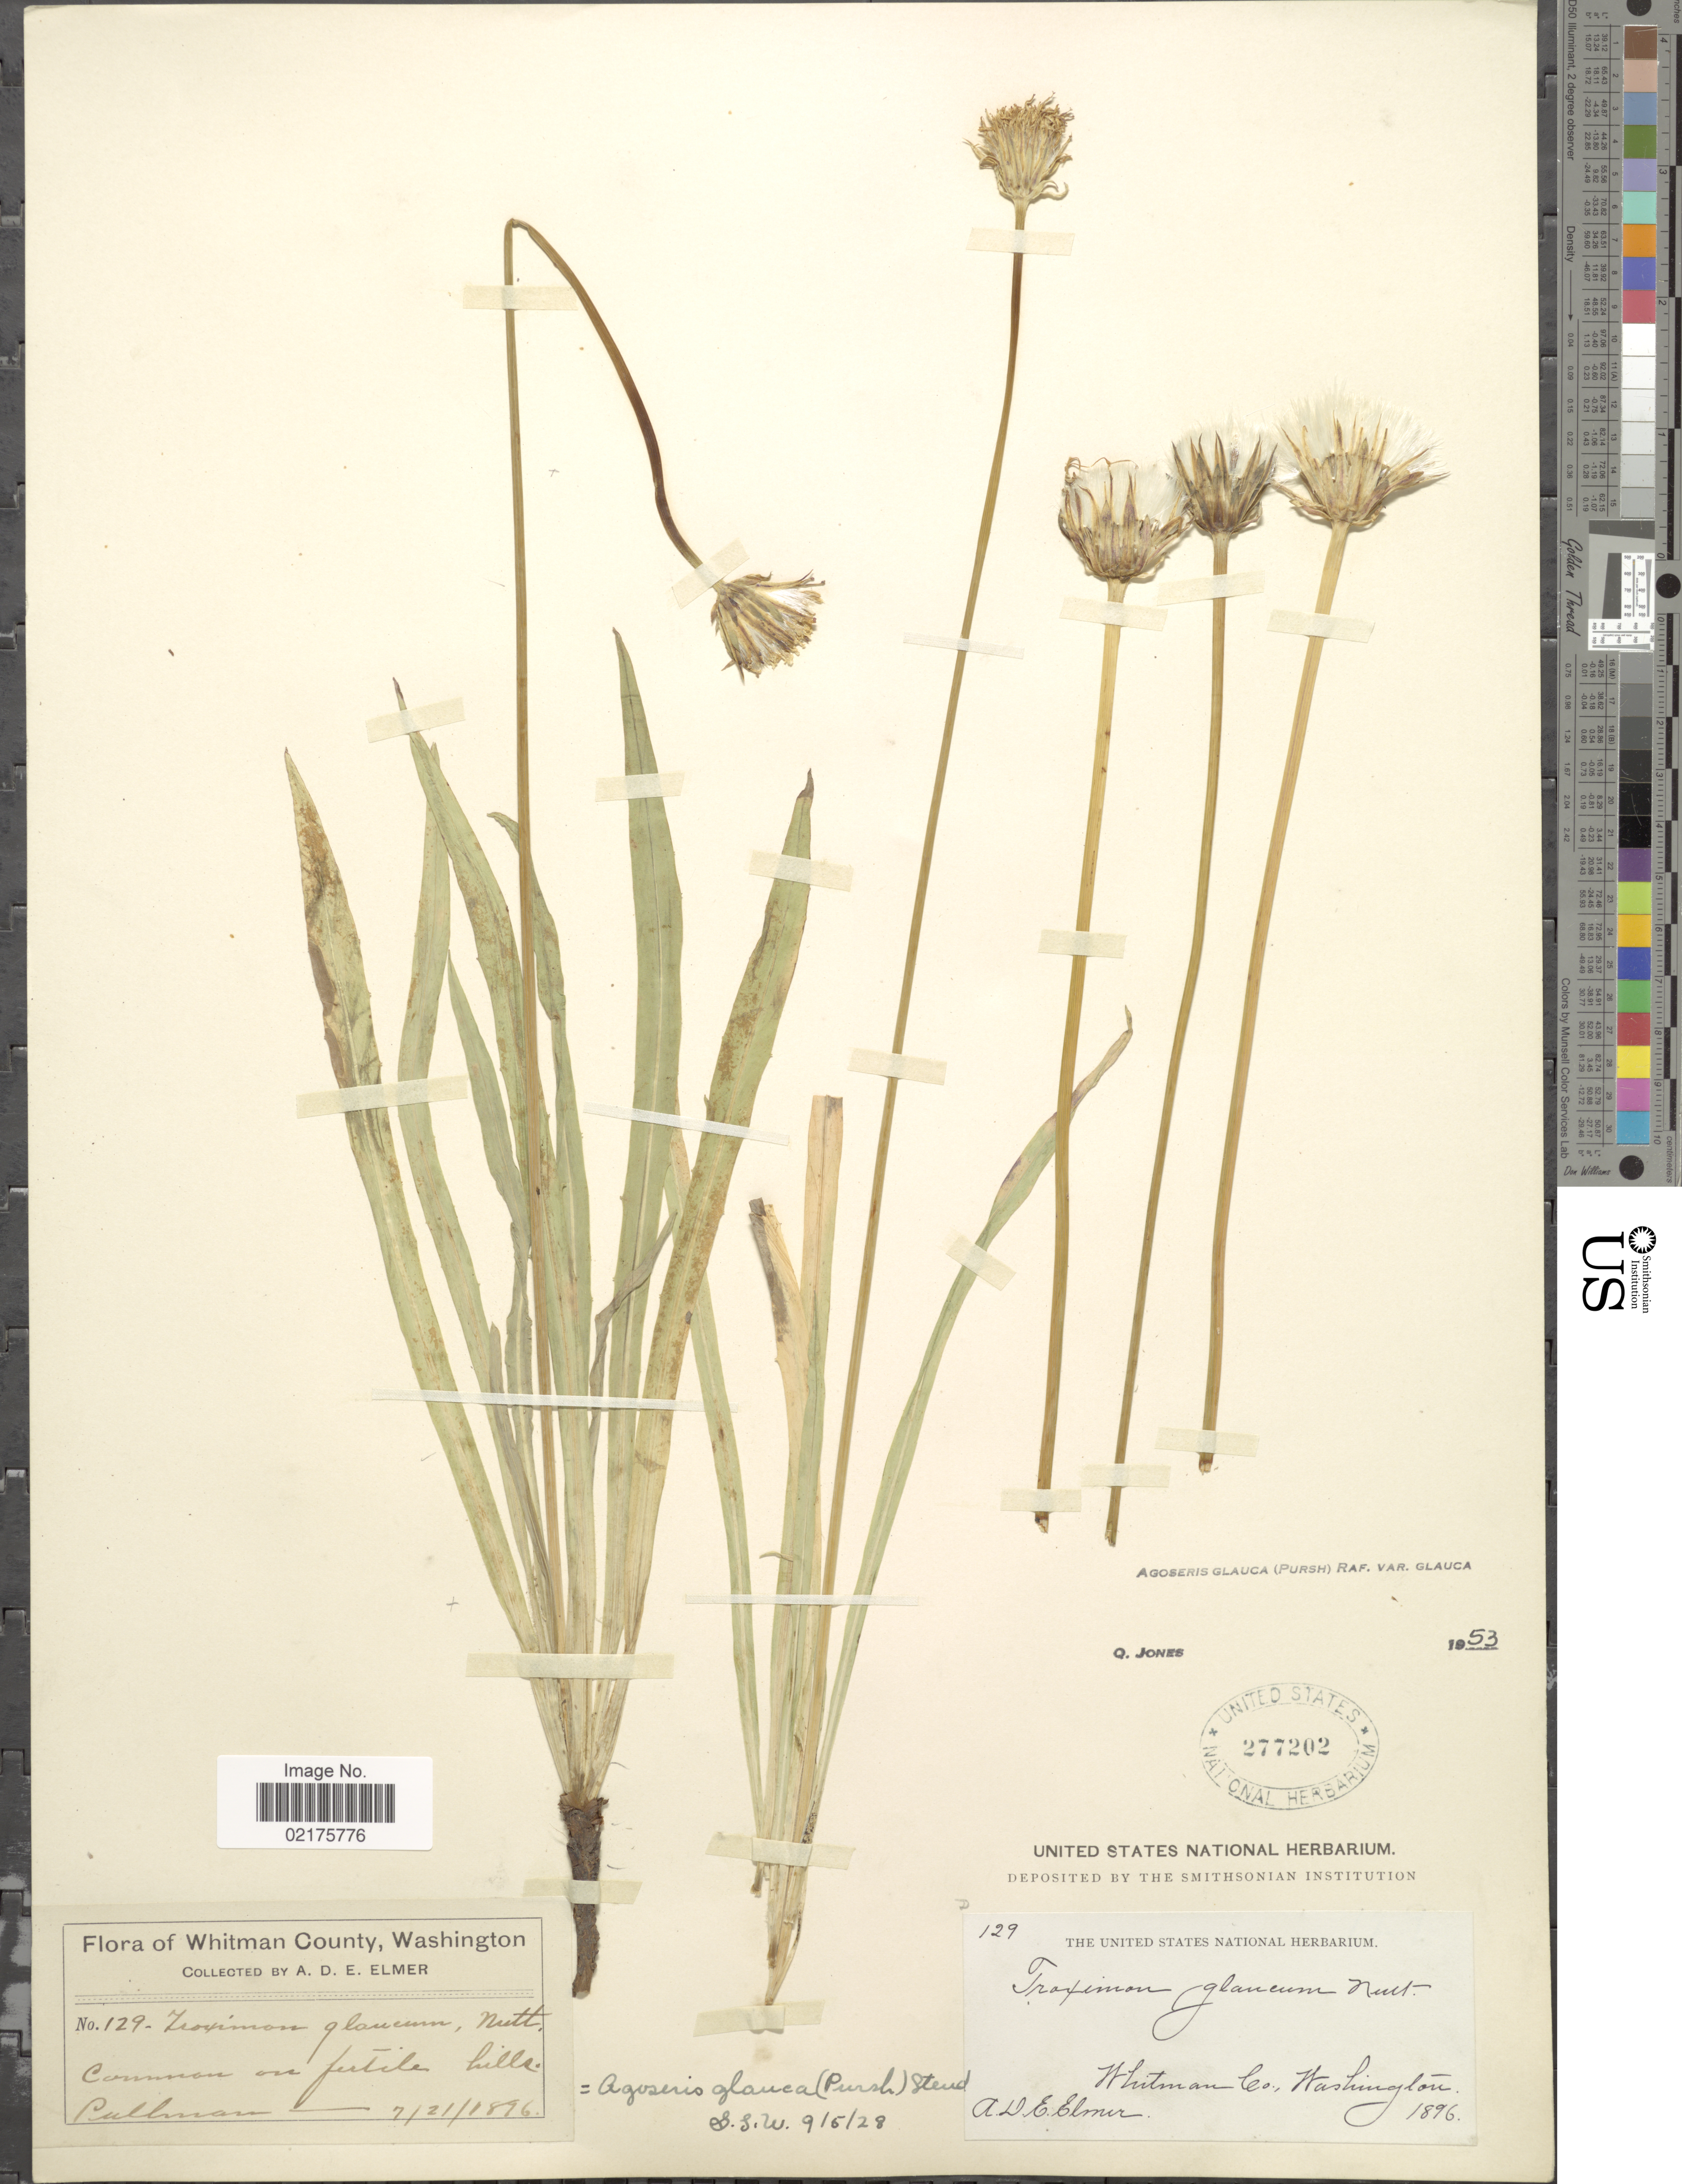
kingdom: Plantae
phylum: Tracheophyta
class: Magnoliopsida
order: Asterales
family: Asteraceae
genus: Agoseris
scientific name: Agoseris glauca var. glauca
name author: (Pursh) Raf.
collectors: A. D. E. Elmer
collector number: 129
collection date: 1896-07-21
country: United States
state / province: Washington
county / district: Whitman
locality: Whitman County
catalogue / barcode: US 277202